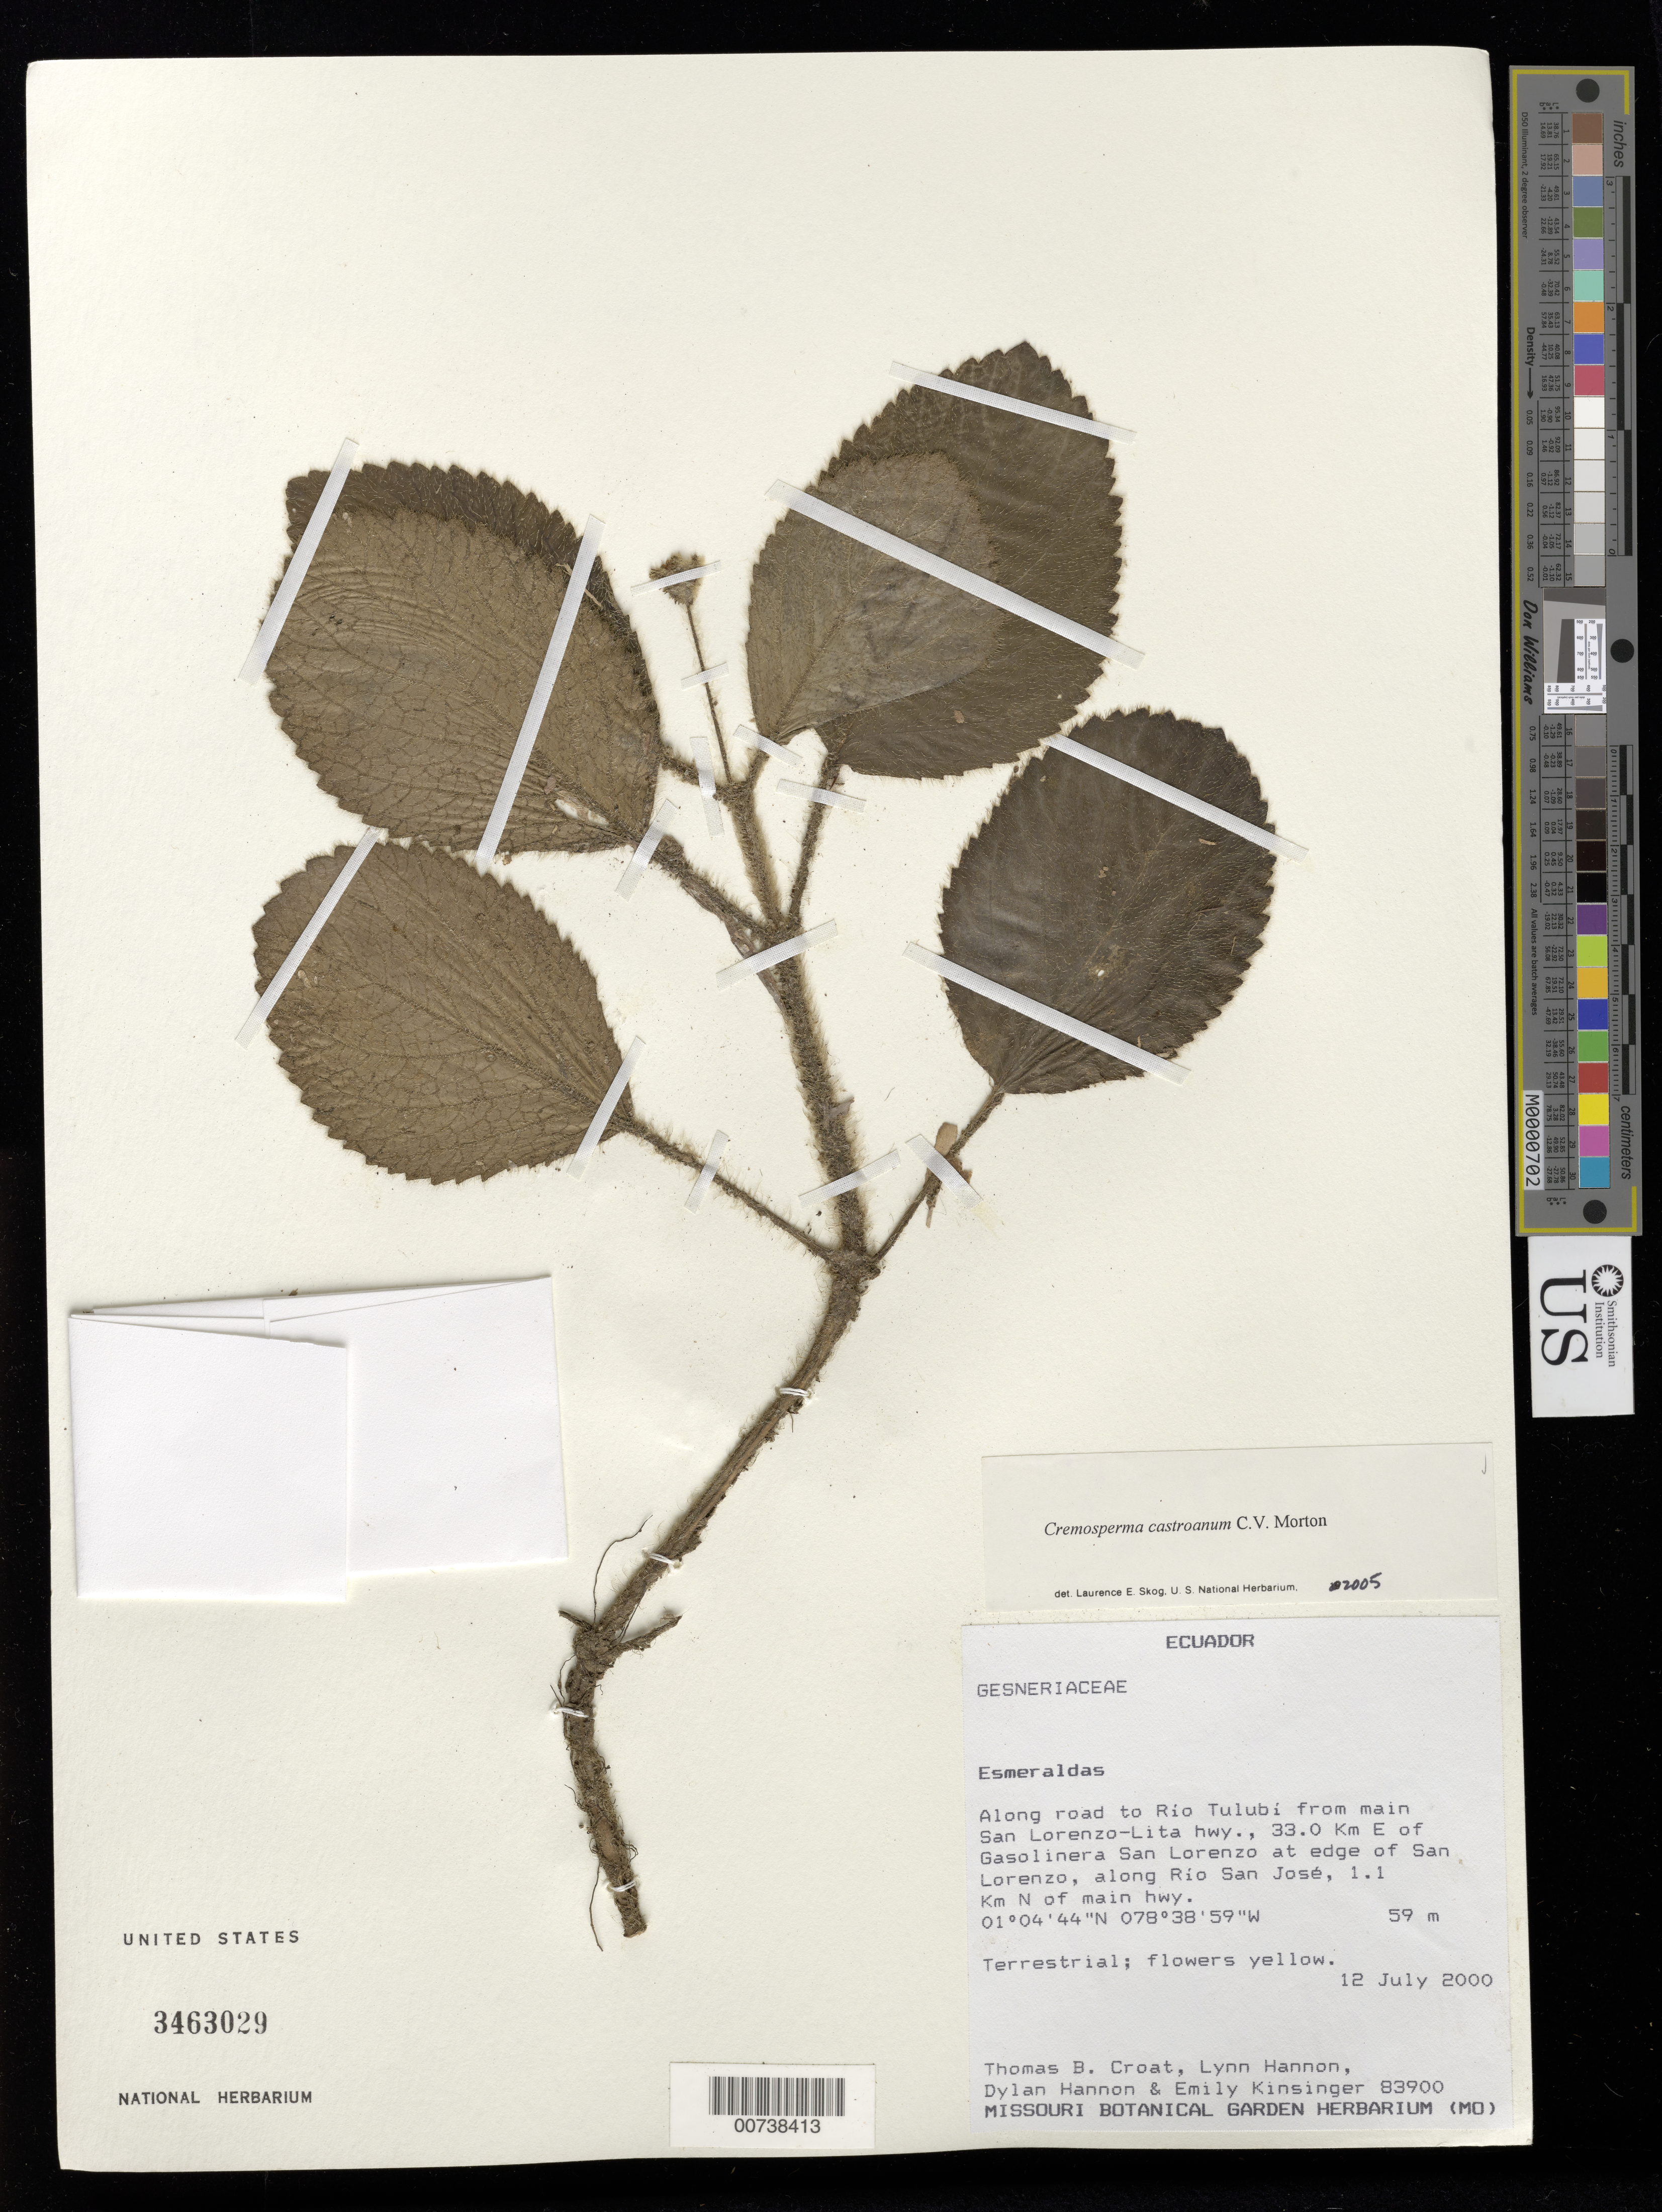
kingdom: Plantae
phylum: Tracheophyta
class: Magnoliopsida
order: Lamiales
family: Gesneriaceae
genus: Cremosperma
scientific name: Cremosperma castroanum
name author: C.V. Morton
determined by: Skog, Laurence E.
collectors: T. B. Croat, L. Hannon, D. Hannon & E. Kinsinger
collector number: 83900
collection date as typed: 11 Jul 2000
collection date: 2000-07-11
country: Ecuador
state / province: Esmeraldas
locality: Along road from San Lorenzo to Mataje, departing amin Lita-San Lorenzo highway, 7.5 km N of Gasolinera San Loren zo, 0.4 km W of main Lita-San Lorenzo highway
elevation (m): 60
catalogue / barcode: US 3463029